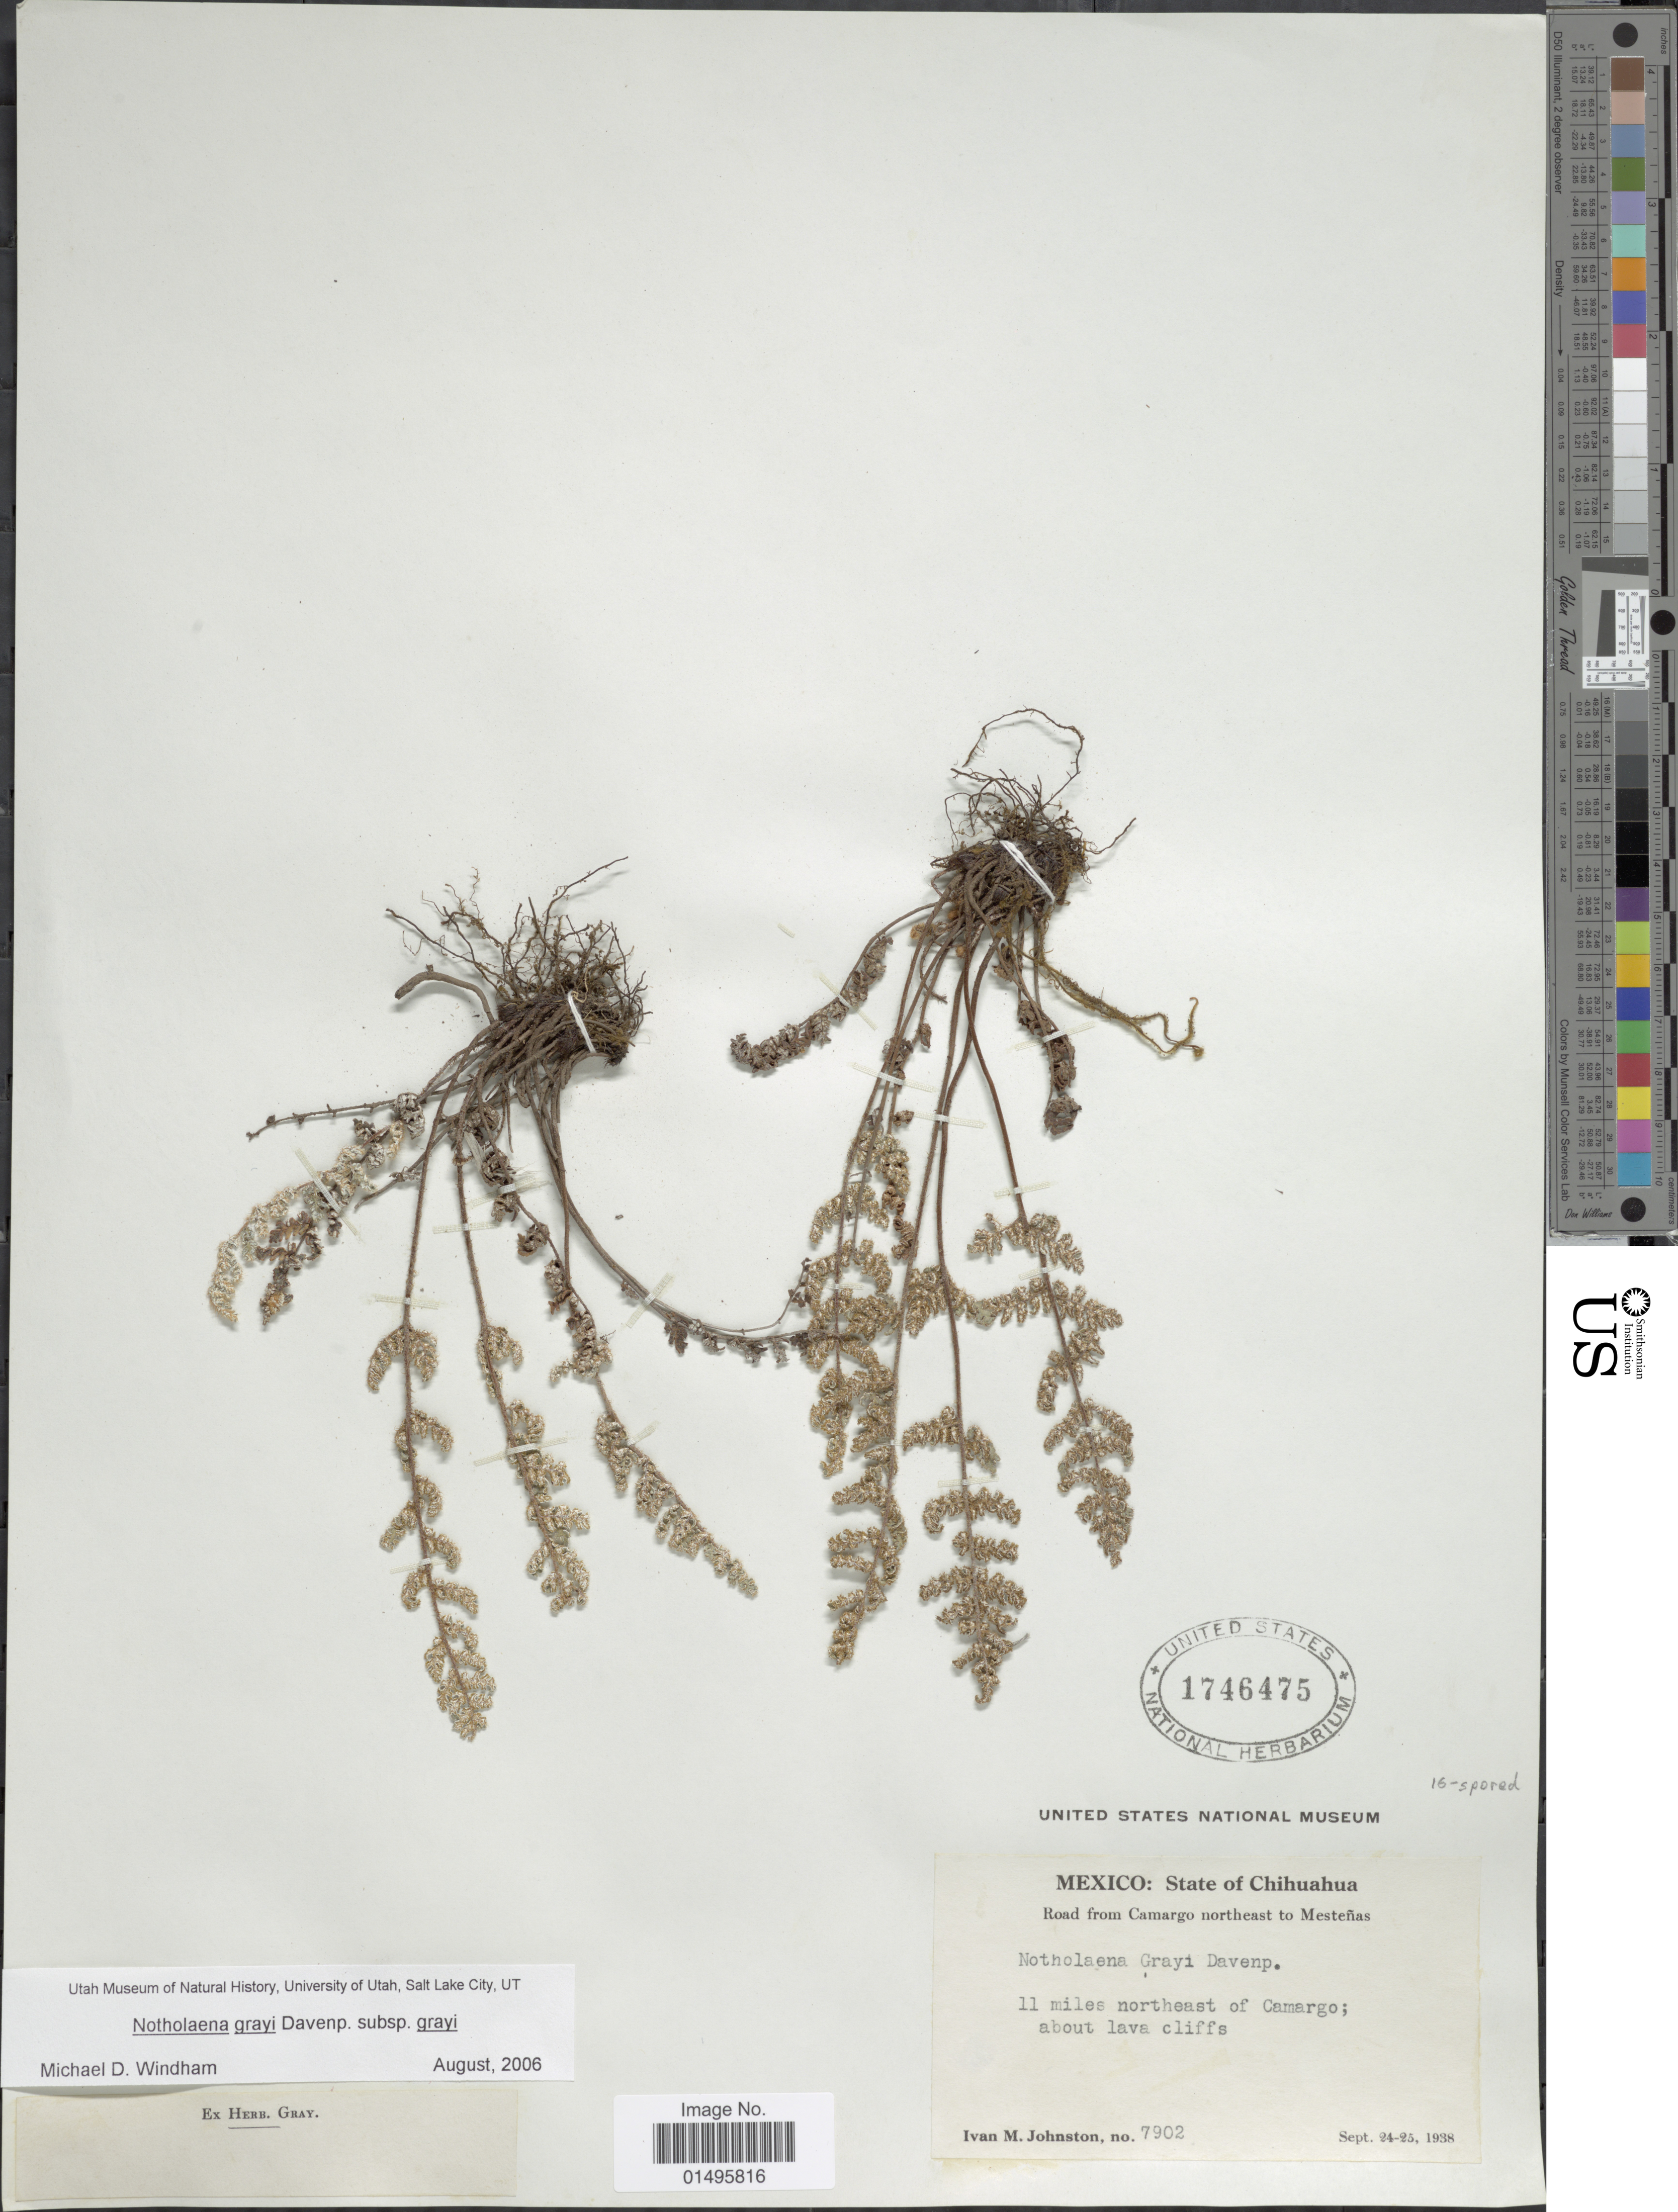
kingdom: Plantae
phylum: Tracheophyta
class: Polypodiopsida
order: Polypodiales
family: Pteridaceae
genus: Notholaena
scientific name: Notholaena grayi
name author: Davenp.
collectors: I.M. Johnston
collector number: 7902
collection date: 1938-09-24/1938-09-25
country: Mexico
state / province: Chihuahua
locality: Mexico, road from Camargo northeast to Mestenas, 11 miles northeast of Camargo; about lava cliffs.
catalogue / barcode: US 1746475